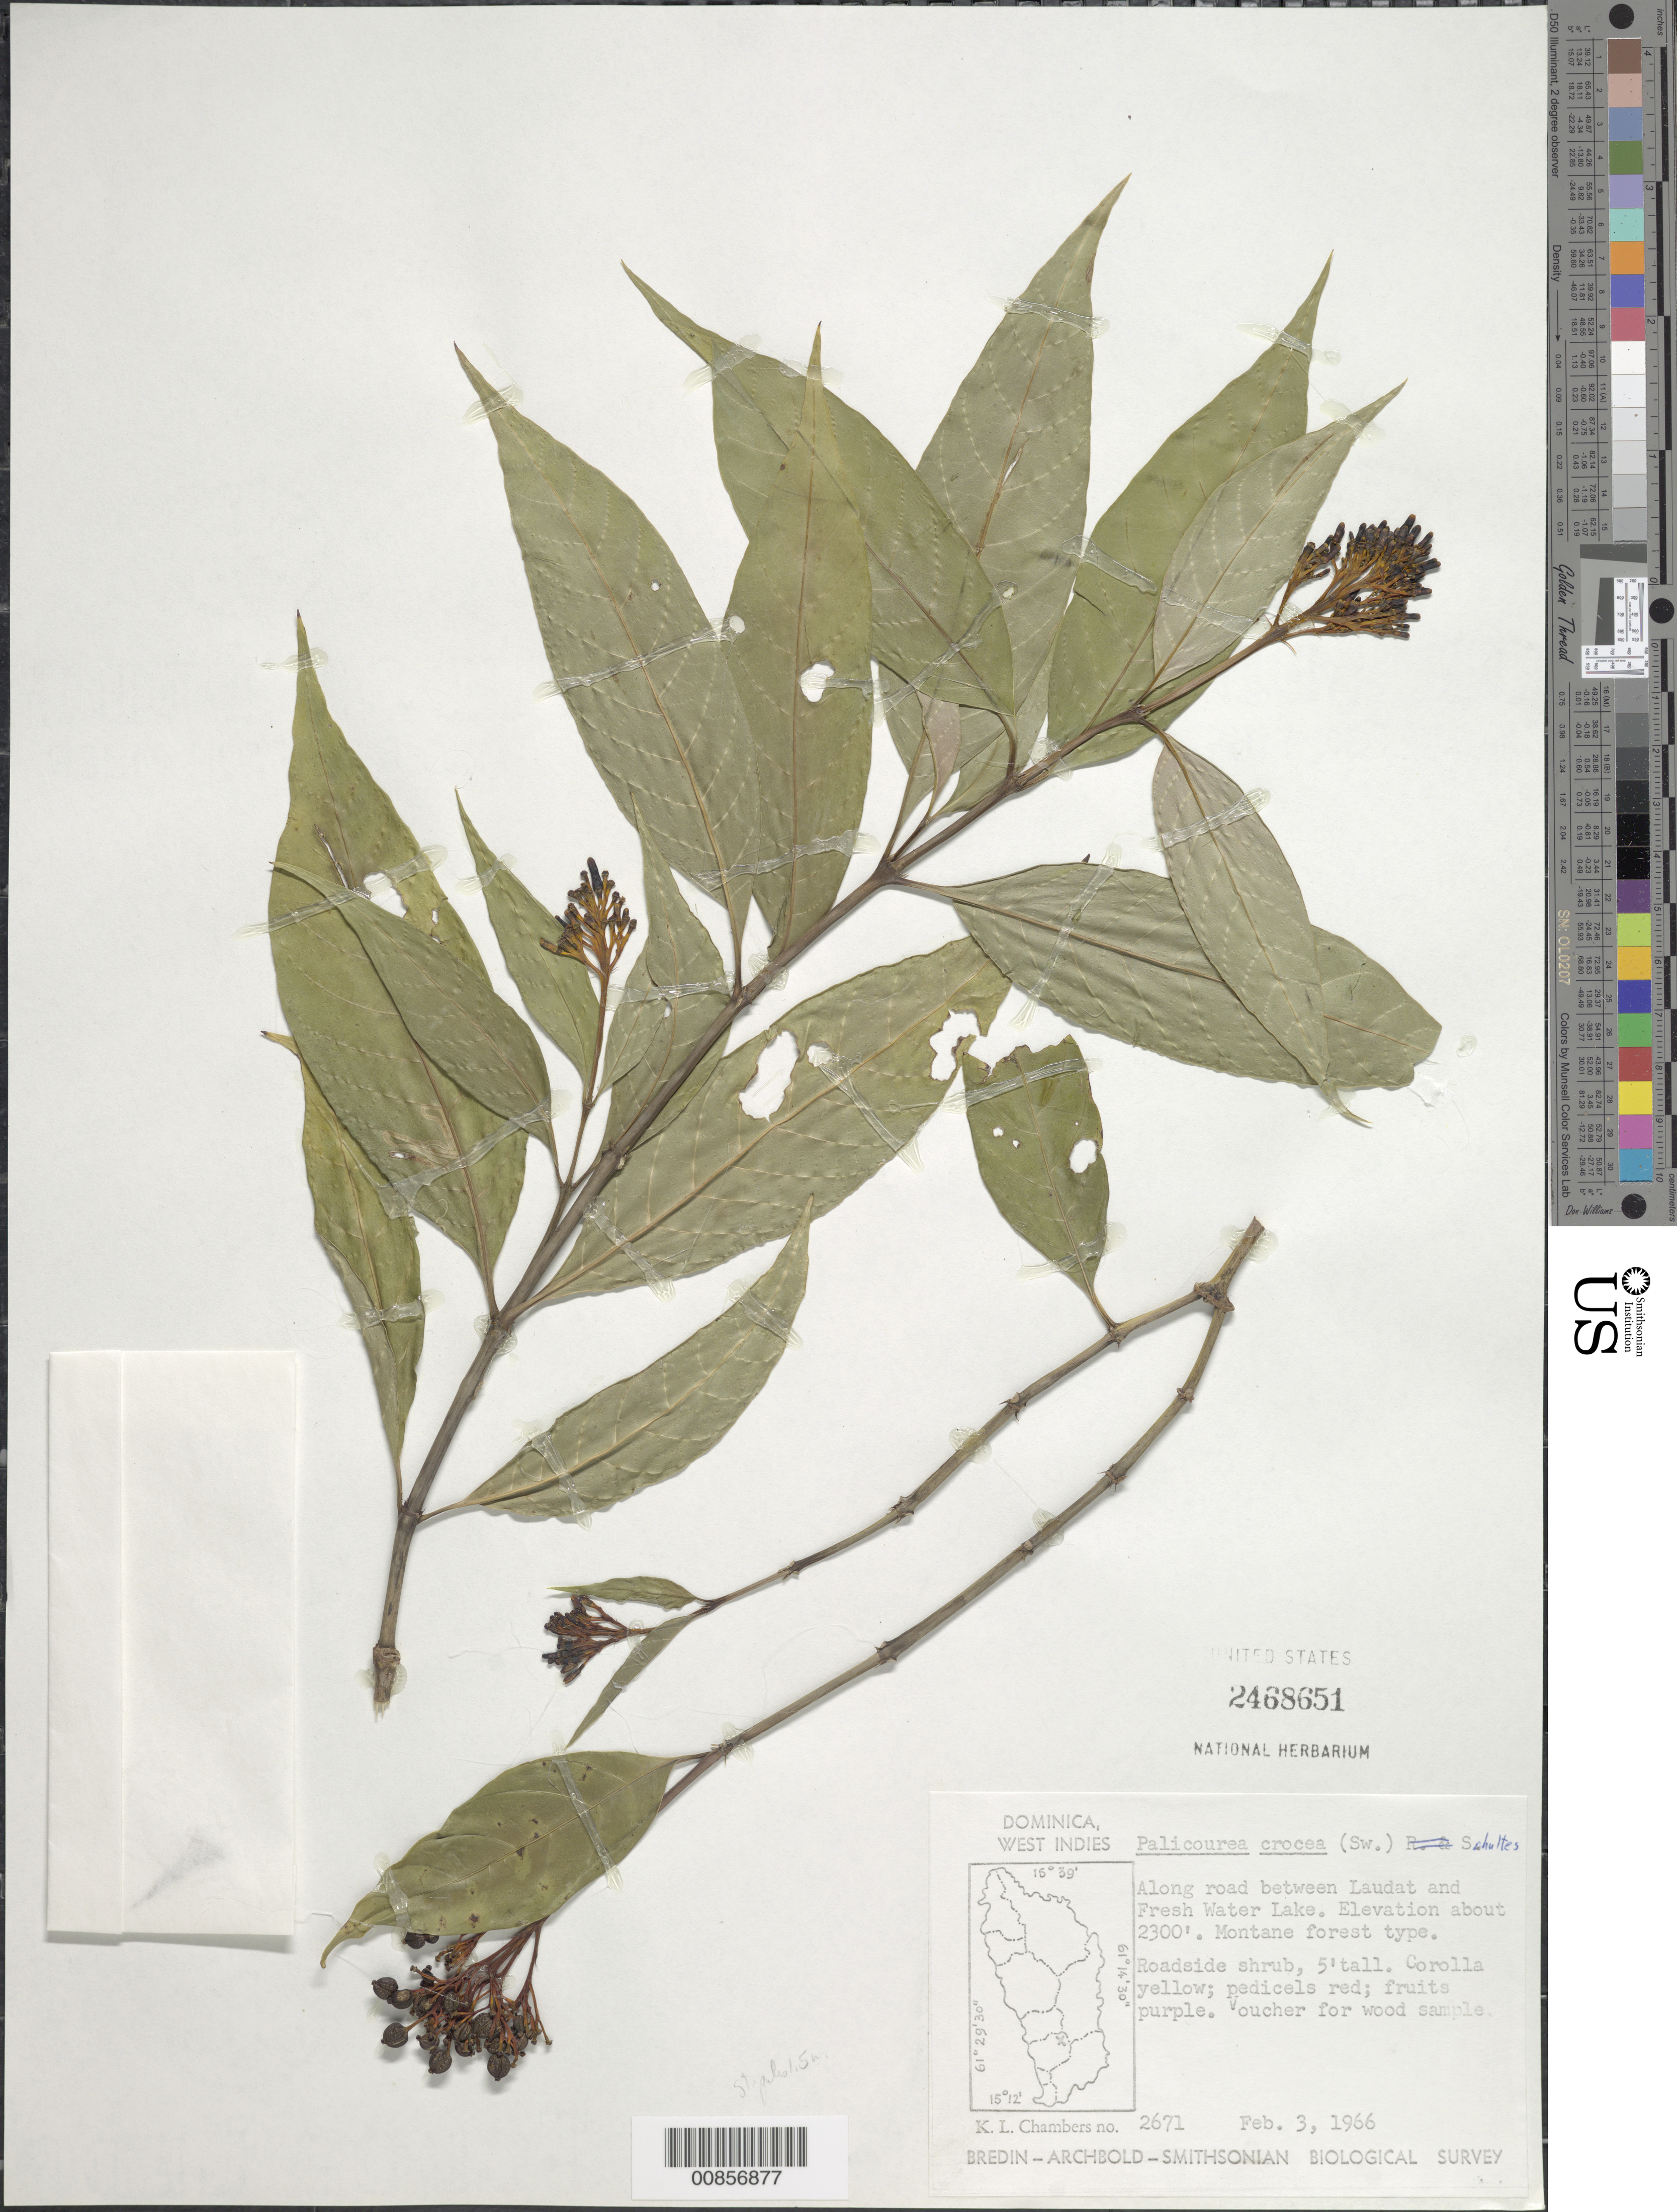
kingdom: Plantae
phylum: Tracheophyta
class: Magnoliopsida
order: Gentianales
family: Rubiaceae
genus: Palicourea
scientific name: Palicourea crocea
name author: (Sw.) Schult.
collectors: K. L. Chambers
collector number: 2468651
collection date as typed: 03 Feb 1966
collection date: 1966-02-03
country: Dominica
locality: Along road between Laudat and Fresh Water lake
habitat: Roadside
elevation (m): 701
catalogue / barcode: US 2468651